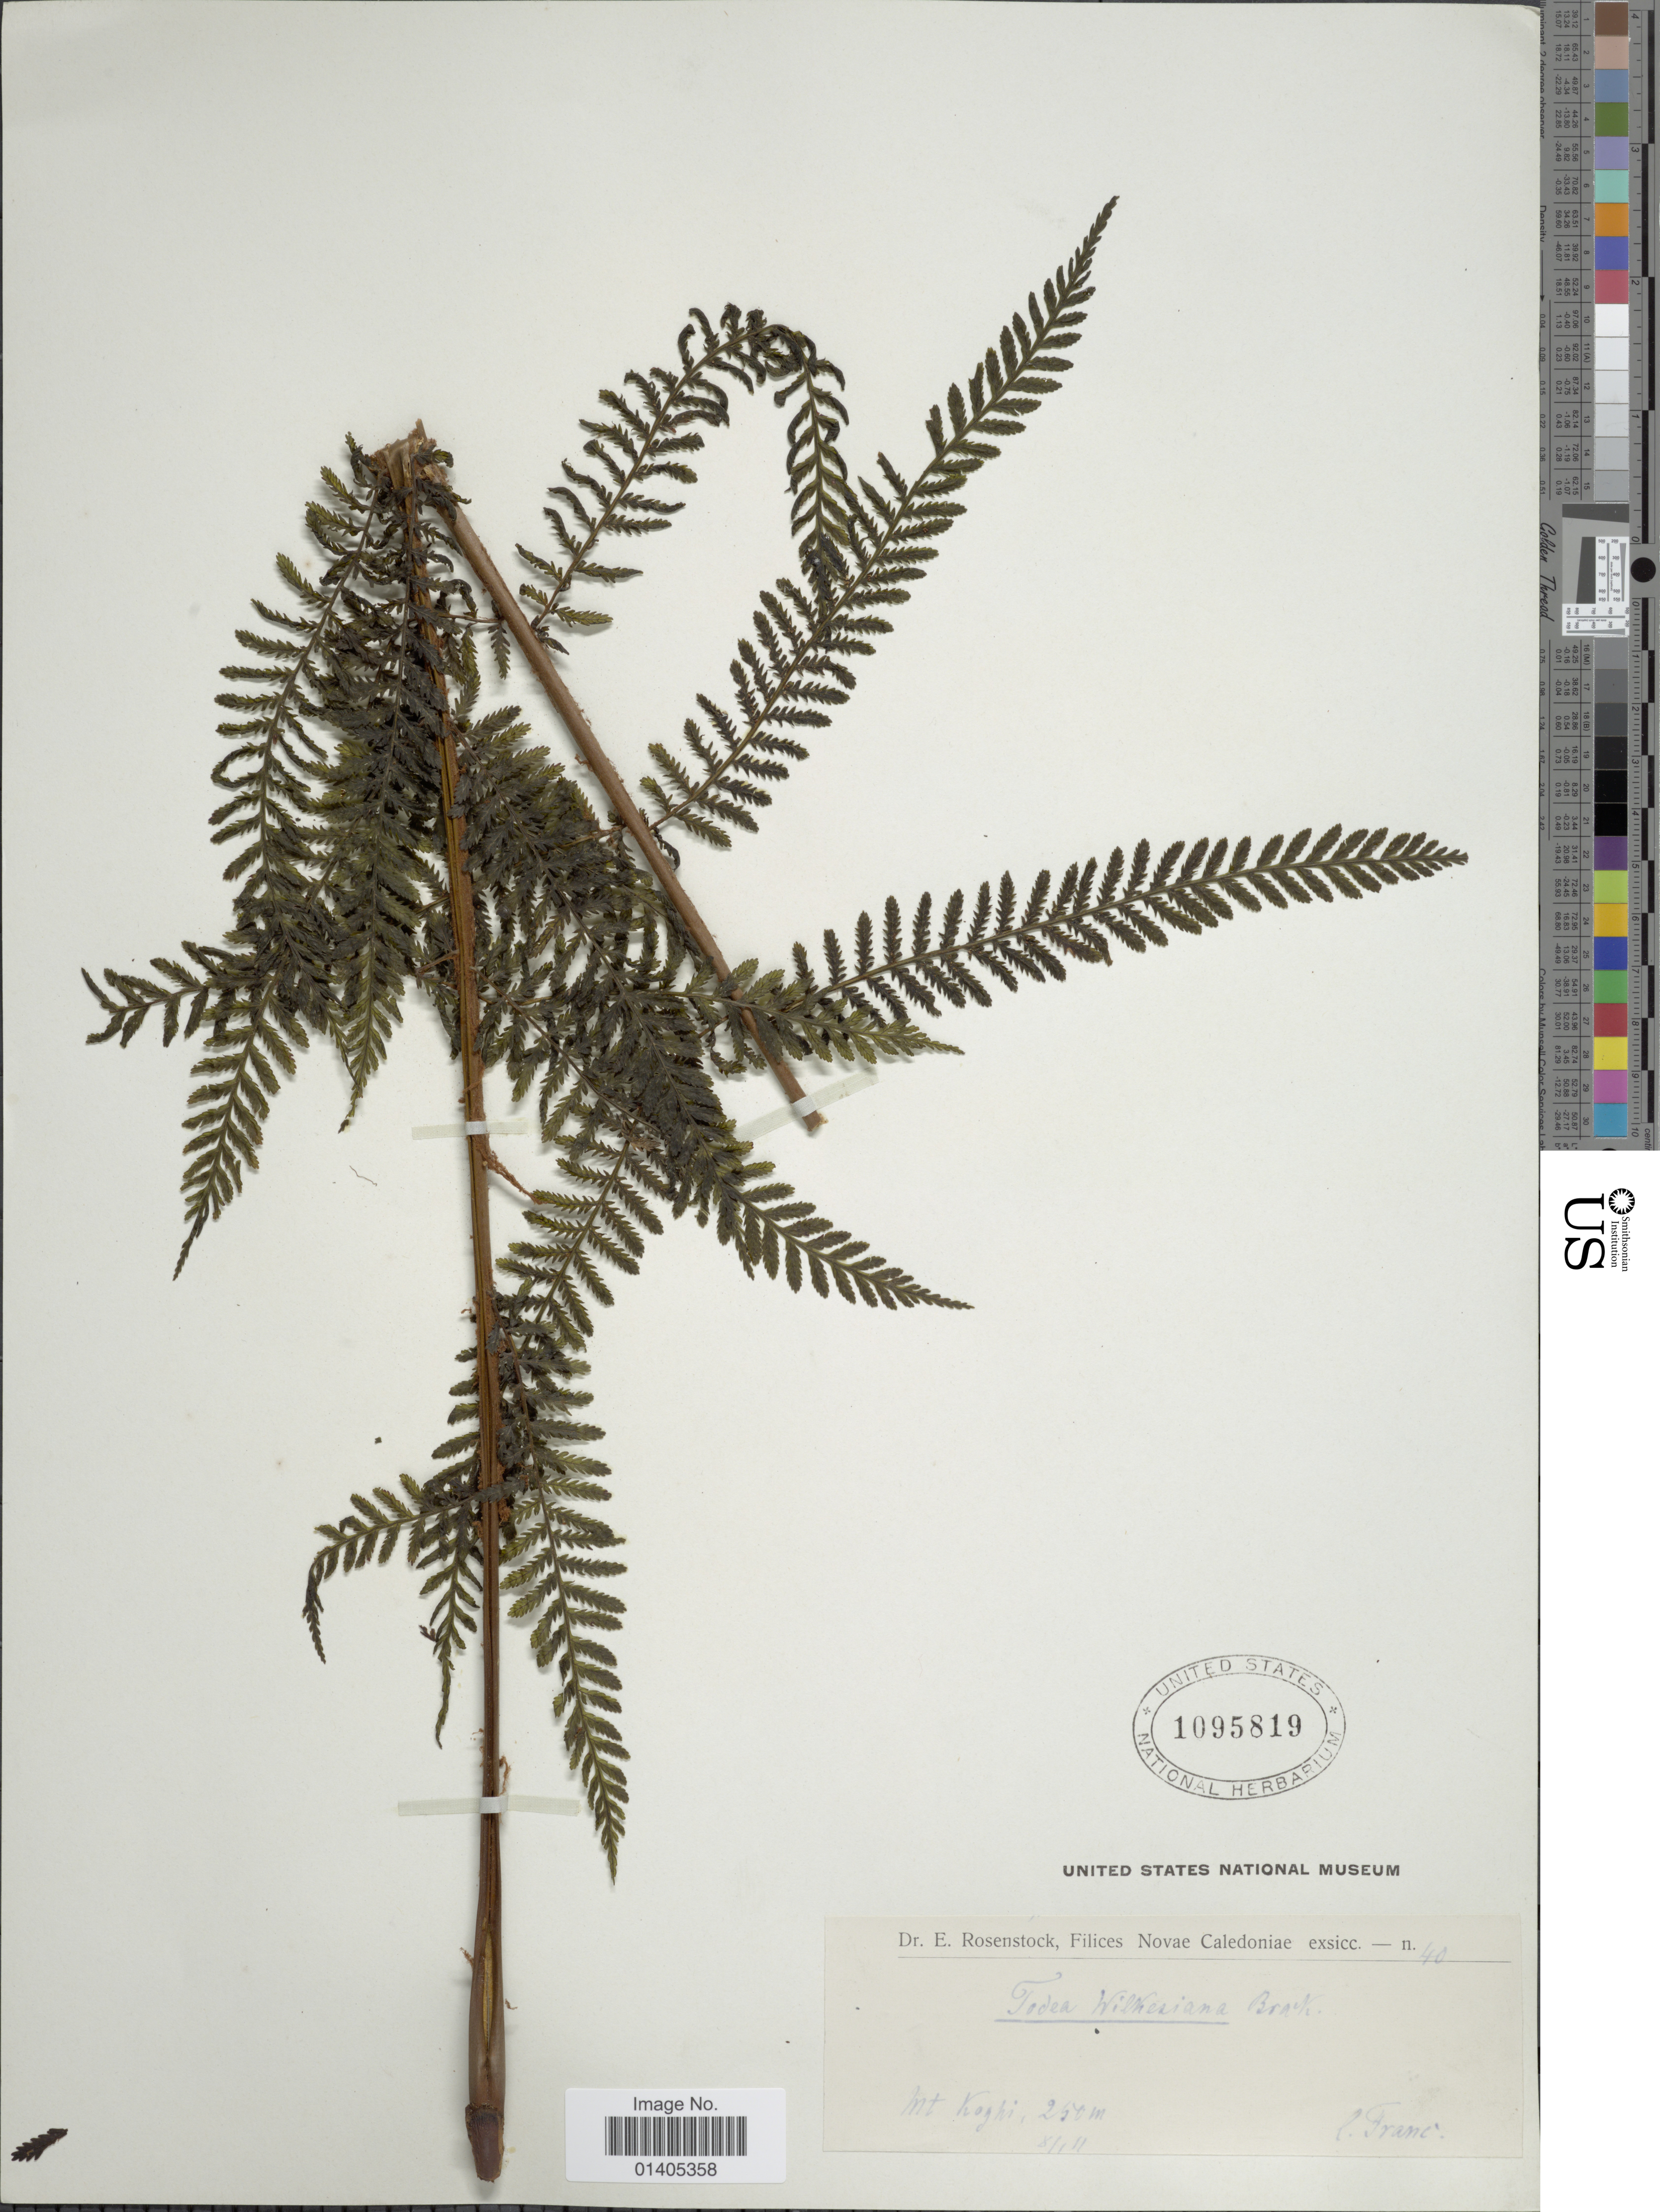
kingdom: Plantae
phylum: Tracheophyta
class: Polypodiopsida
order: Osmundales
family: Osmundaceae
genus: Leptopteris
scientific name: Leptopteris wilkesiana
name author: (Brack.) Christ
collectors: I. Franc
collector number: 40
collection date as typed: Transcribed d/m/y: 8/1/11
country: New Caledonia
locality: Mt Koghi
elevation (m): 250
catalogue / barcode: US 1095819